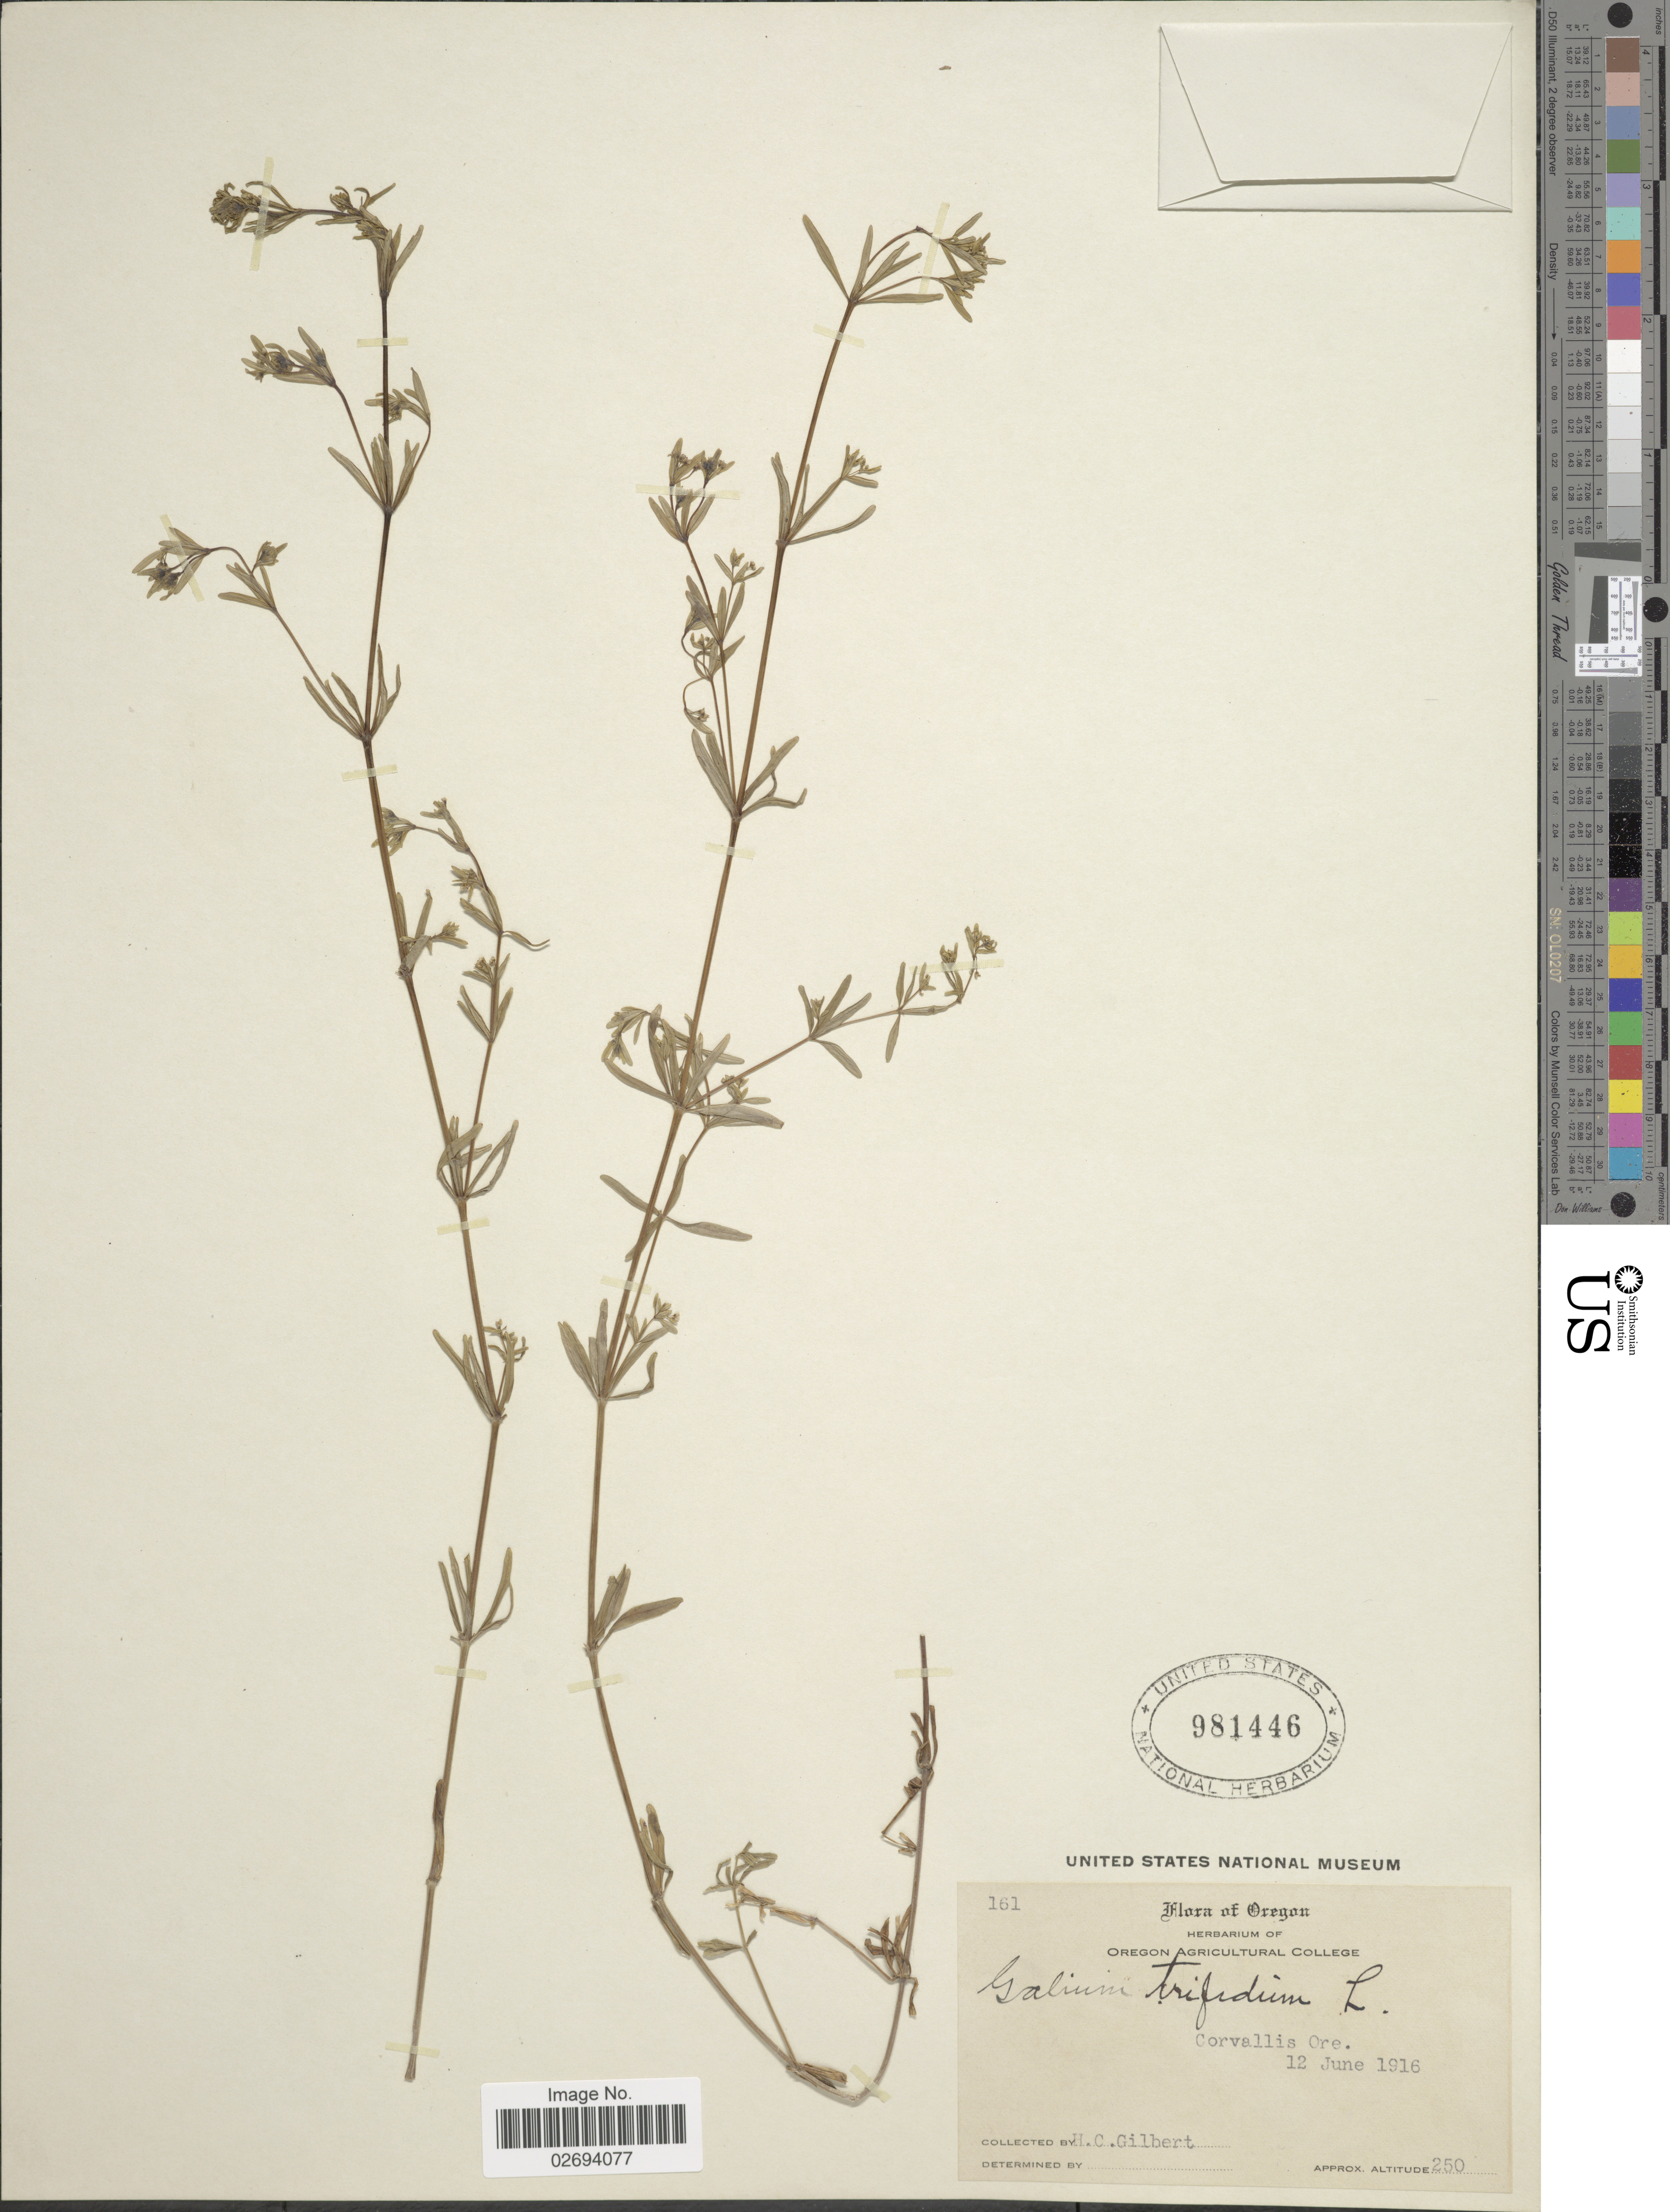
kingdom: Plantae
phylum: Tracheophyta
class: Magnoliopsida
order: Gentianales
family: Rubiaceae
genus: Galium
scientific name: Galium trifidum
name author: L.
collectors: H. Gilbert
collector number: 161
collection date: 1916-06-12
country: United States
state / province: Oregon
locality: Corvallis Ore.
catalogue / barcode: US 981446